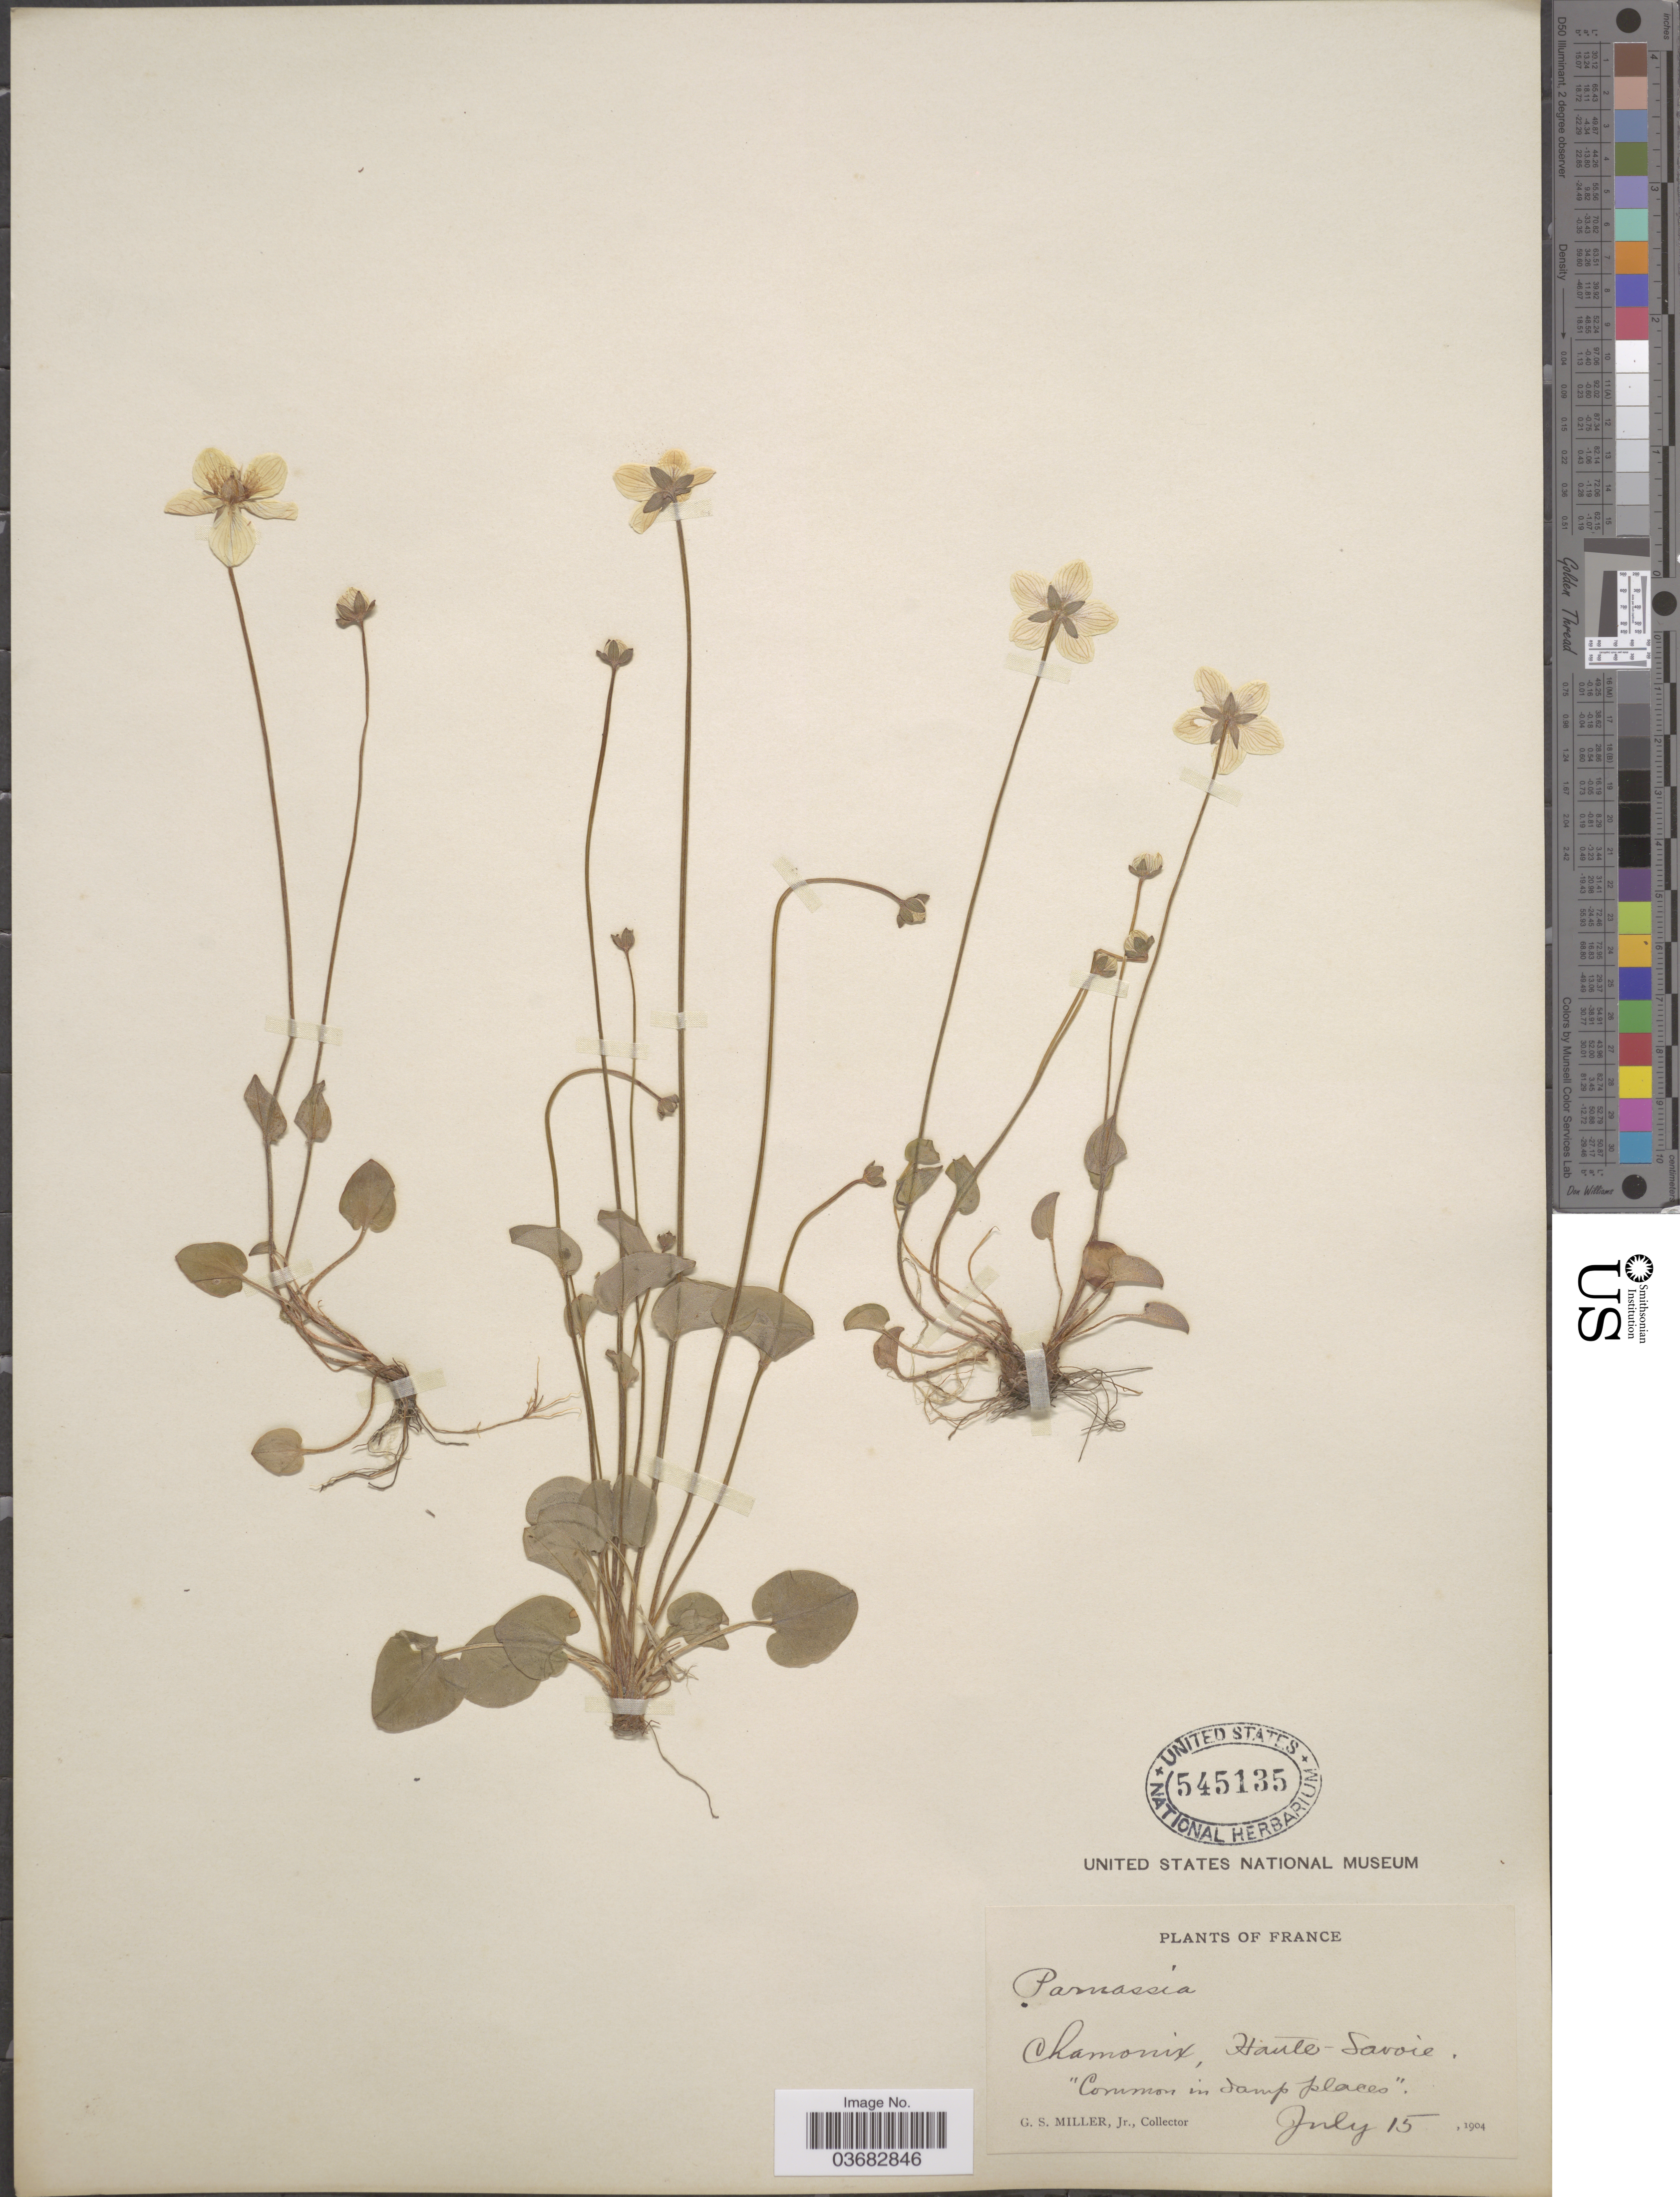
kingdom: Plantae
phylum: Tracheophyta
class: Magnoliopsida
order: Celastrales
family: Parnassiaceae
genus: Parnassia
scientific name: Parnassia sp.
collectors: G. S. Miller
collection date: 1904-07-15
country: France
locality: Chamonix, Haute-Savoie. "Common in damp places".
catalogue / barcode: US 545135